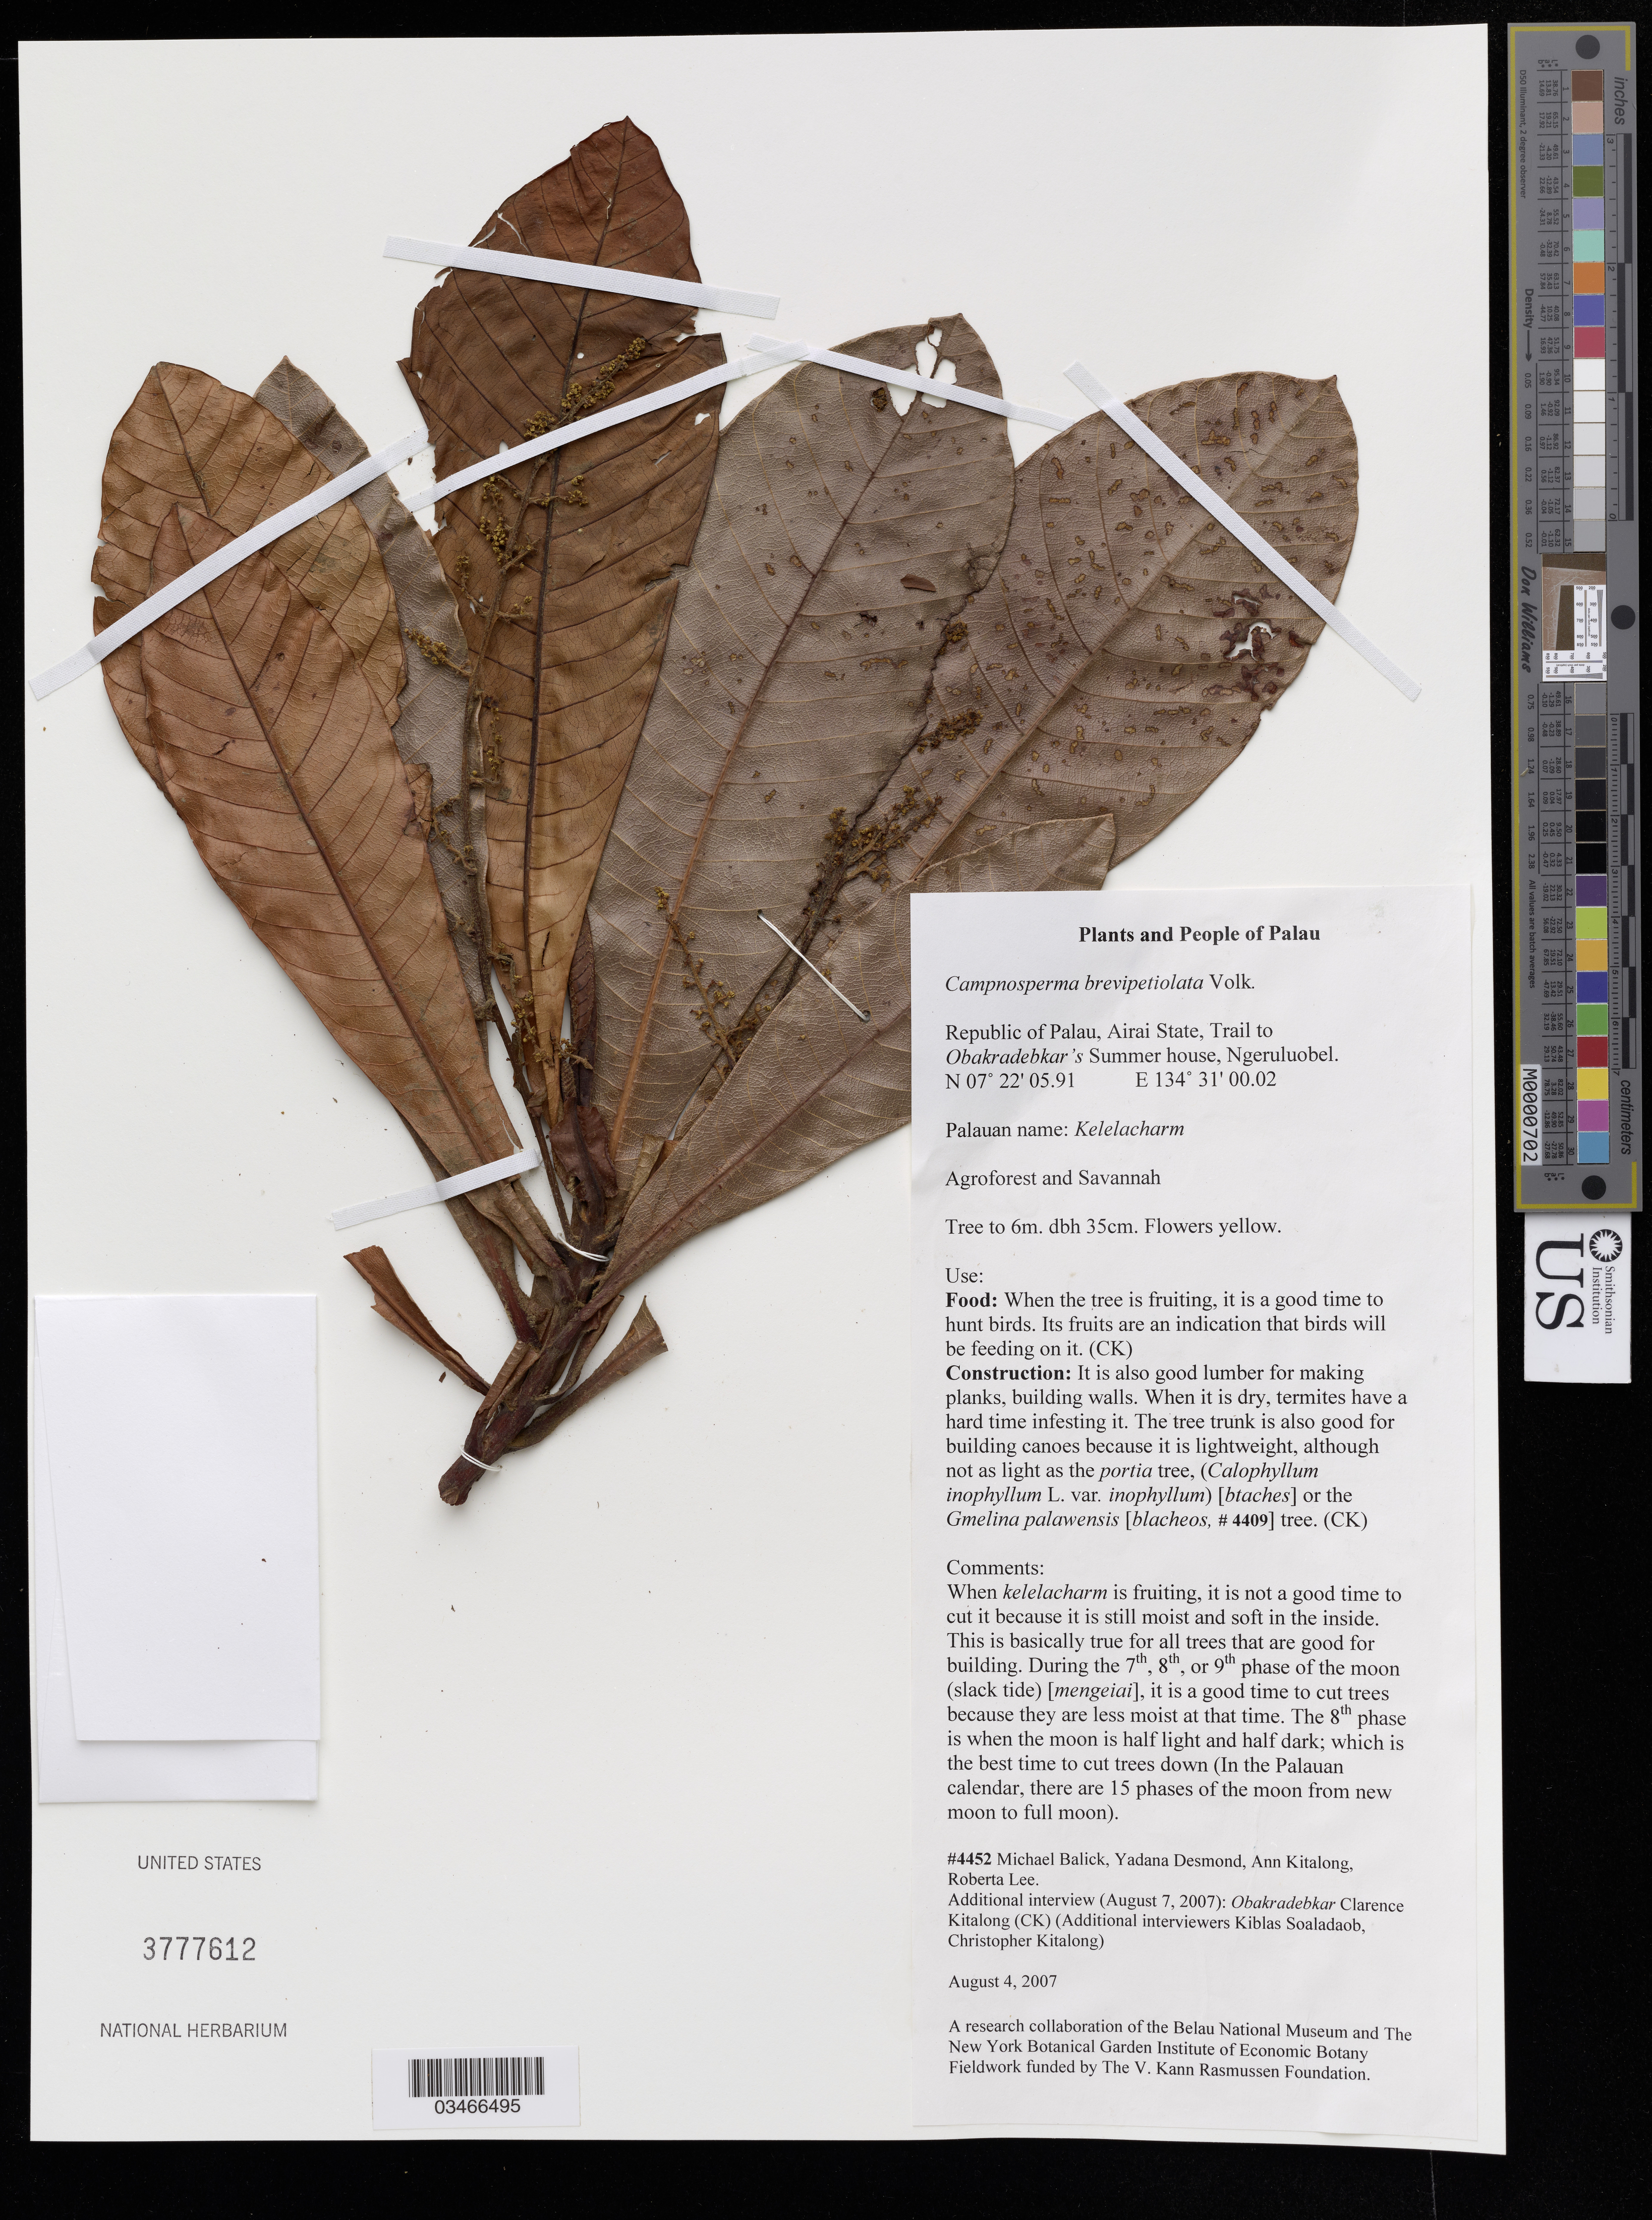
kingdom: Plantae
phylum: Tracheophyta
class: Magnoliopsida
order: Sapindales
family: Anacardiaceae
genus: Campnosperma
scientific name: Campnosperma brevipetiolatum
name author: Volk.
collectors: M. J. Balick, Y. Desmond & A. Kitalong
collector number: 4452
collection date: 2007-08-04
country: Belau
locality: Republic of Palau, Airai State, Trail to Obakradebkar's Summer house, Ngeruluobel.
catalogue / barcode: US 3777612